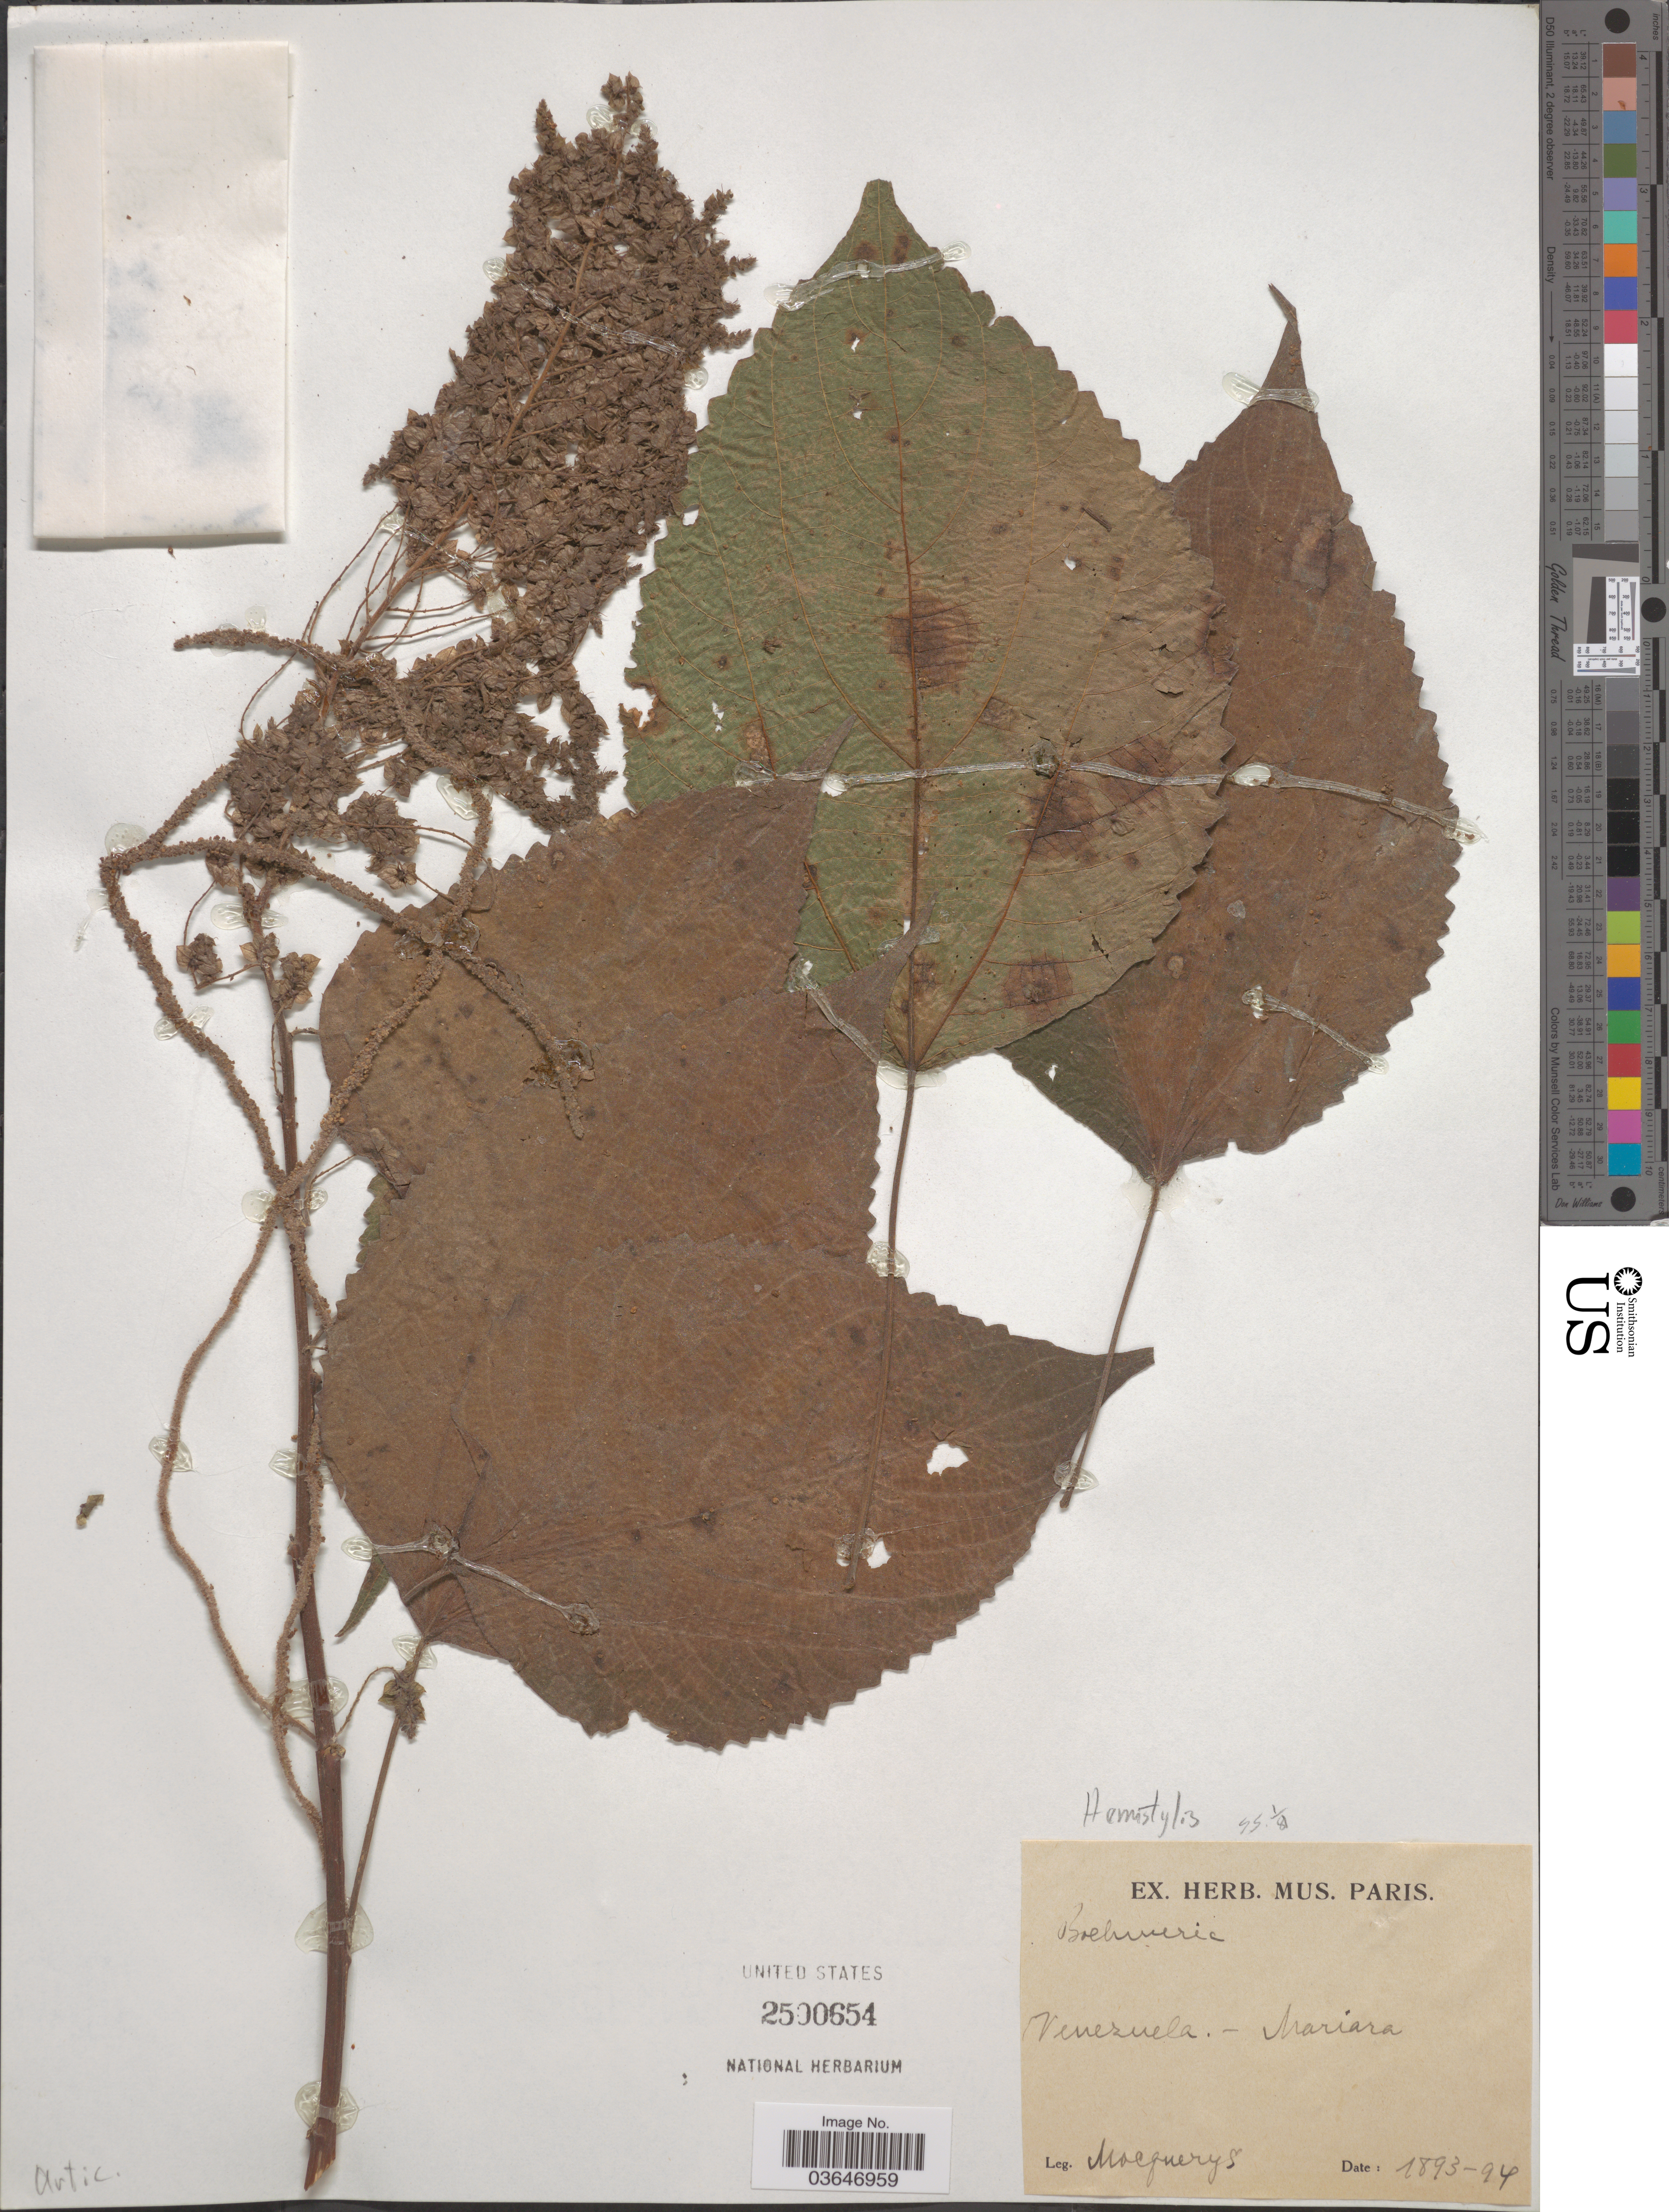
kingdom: Plantae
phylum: Tracheophyta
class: Magnoliopsida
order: Rosales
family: Urticaceae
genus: Hemistylus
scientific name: Hemistylus odontophylla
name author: Wedd. in DC.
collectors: A. Mocquerys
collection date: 1893/1894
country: Venezuela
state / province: Carabobo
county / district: Diego Ibarra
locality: Mariara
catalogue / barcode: US 2500654